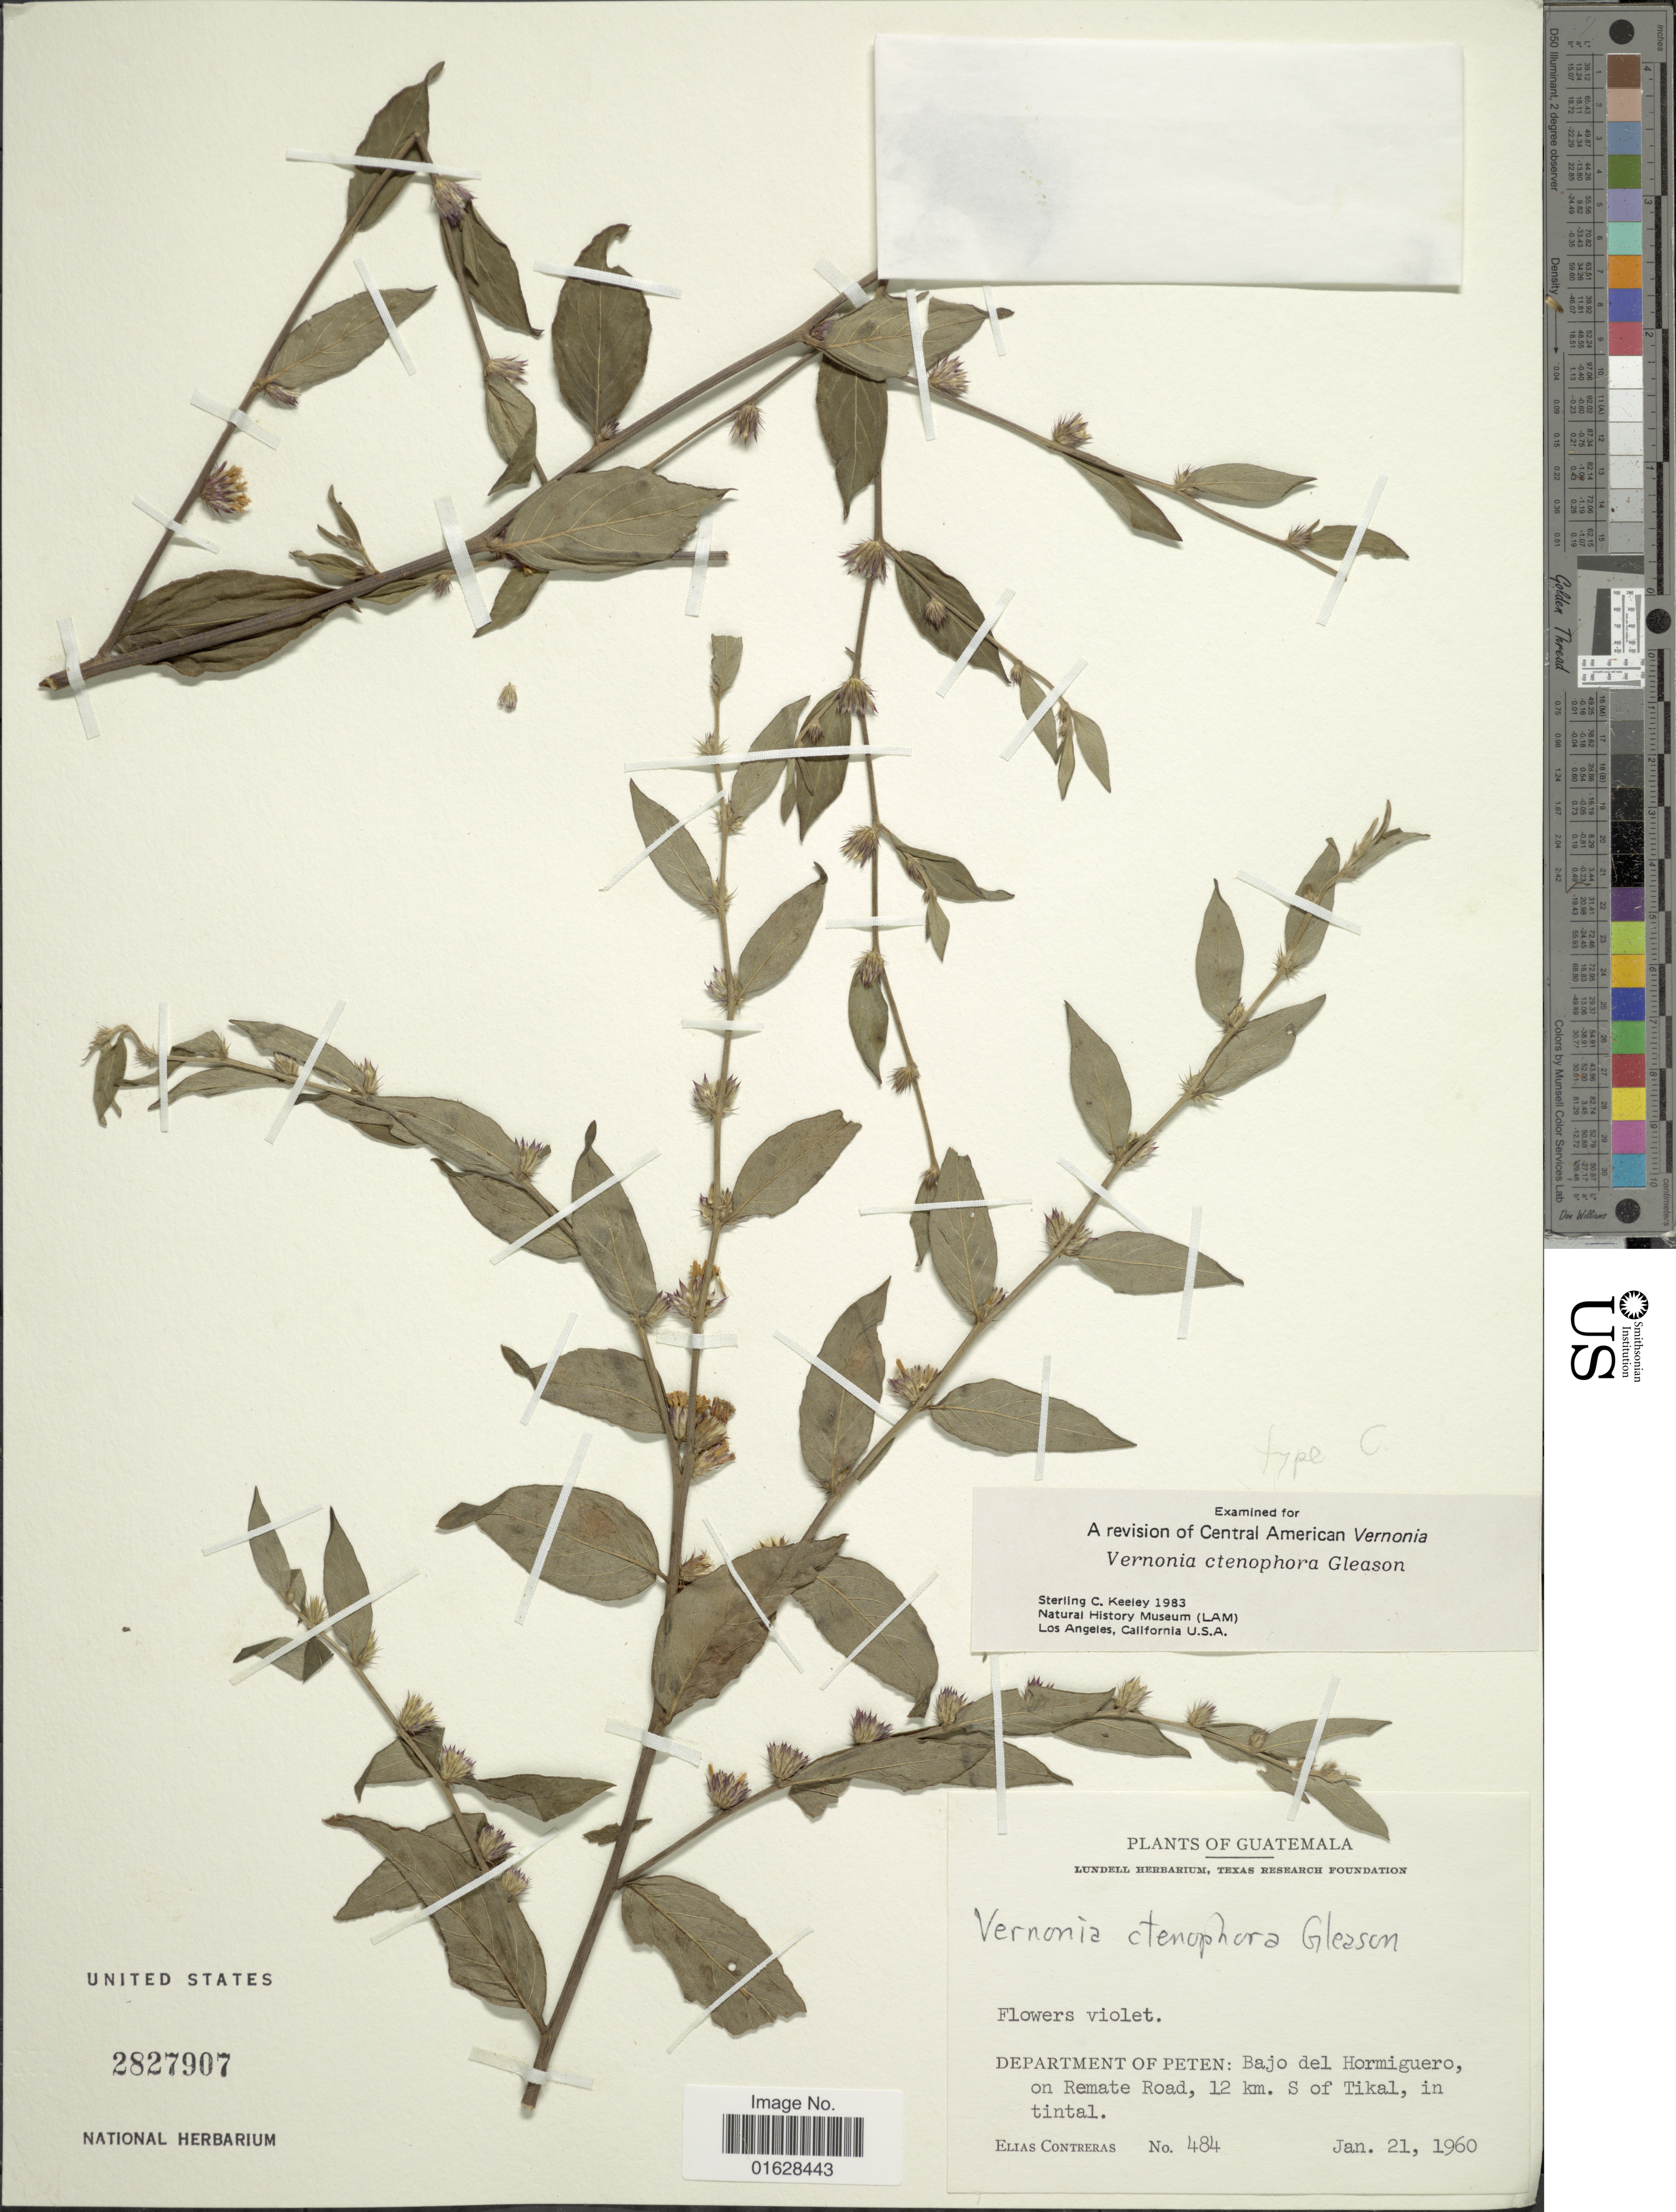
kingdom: Plantae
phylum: Tracheophyta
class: Magnoliopsida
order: Asterales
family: Asteraceae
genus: Lepidaploa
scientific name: Lepidaploa uniflora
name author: (Mill.) H. Rob.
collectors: E. Contreras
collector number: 484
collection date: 1960-01-21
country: Guatemala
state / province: El Petén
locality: Department of Peten, Bajo del Hormiguero on Remate Road, 12 km S. of Tikal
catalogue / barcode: US 2827907